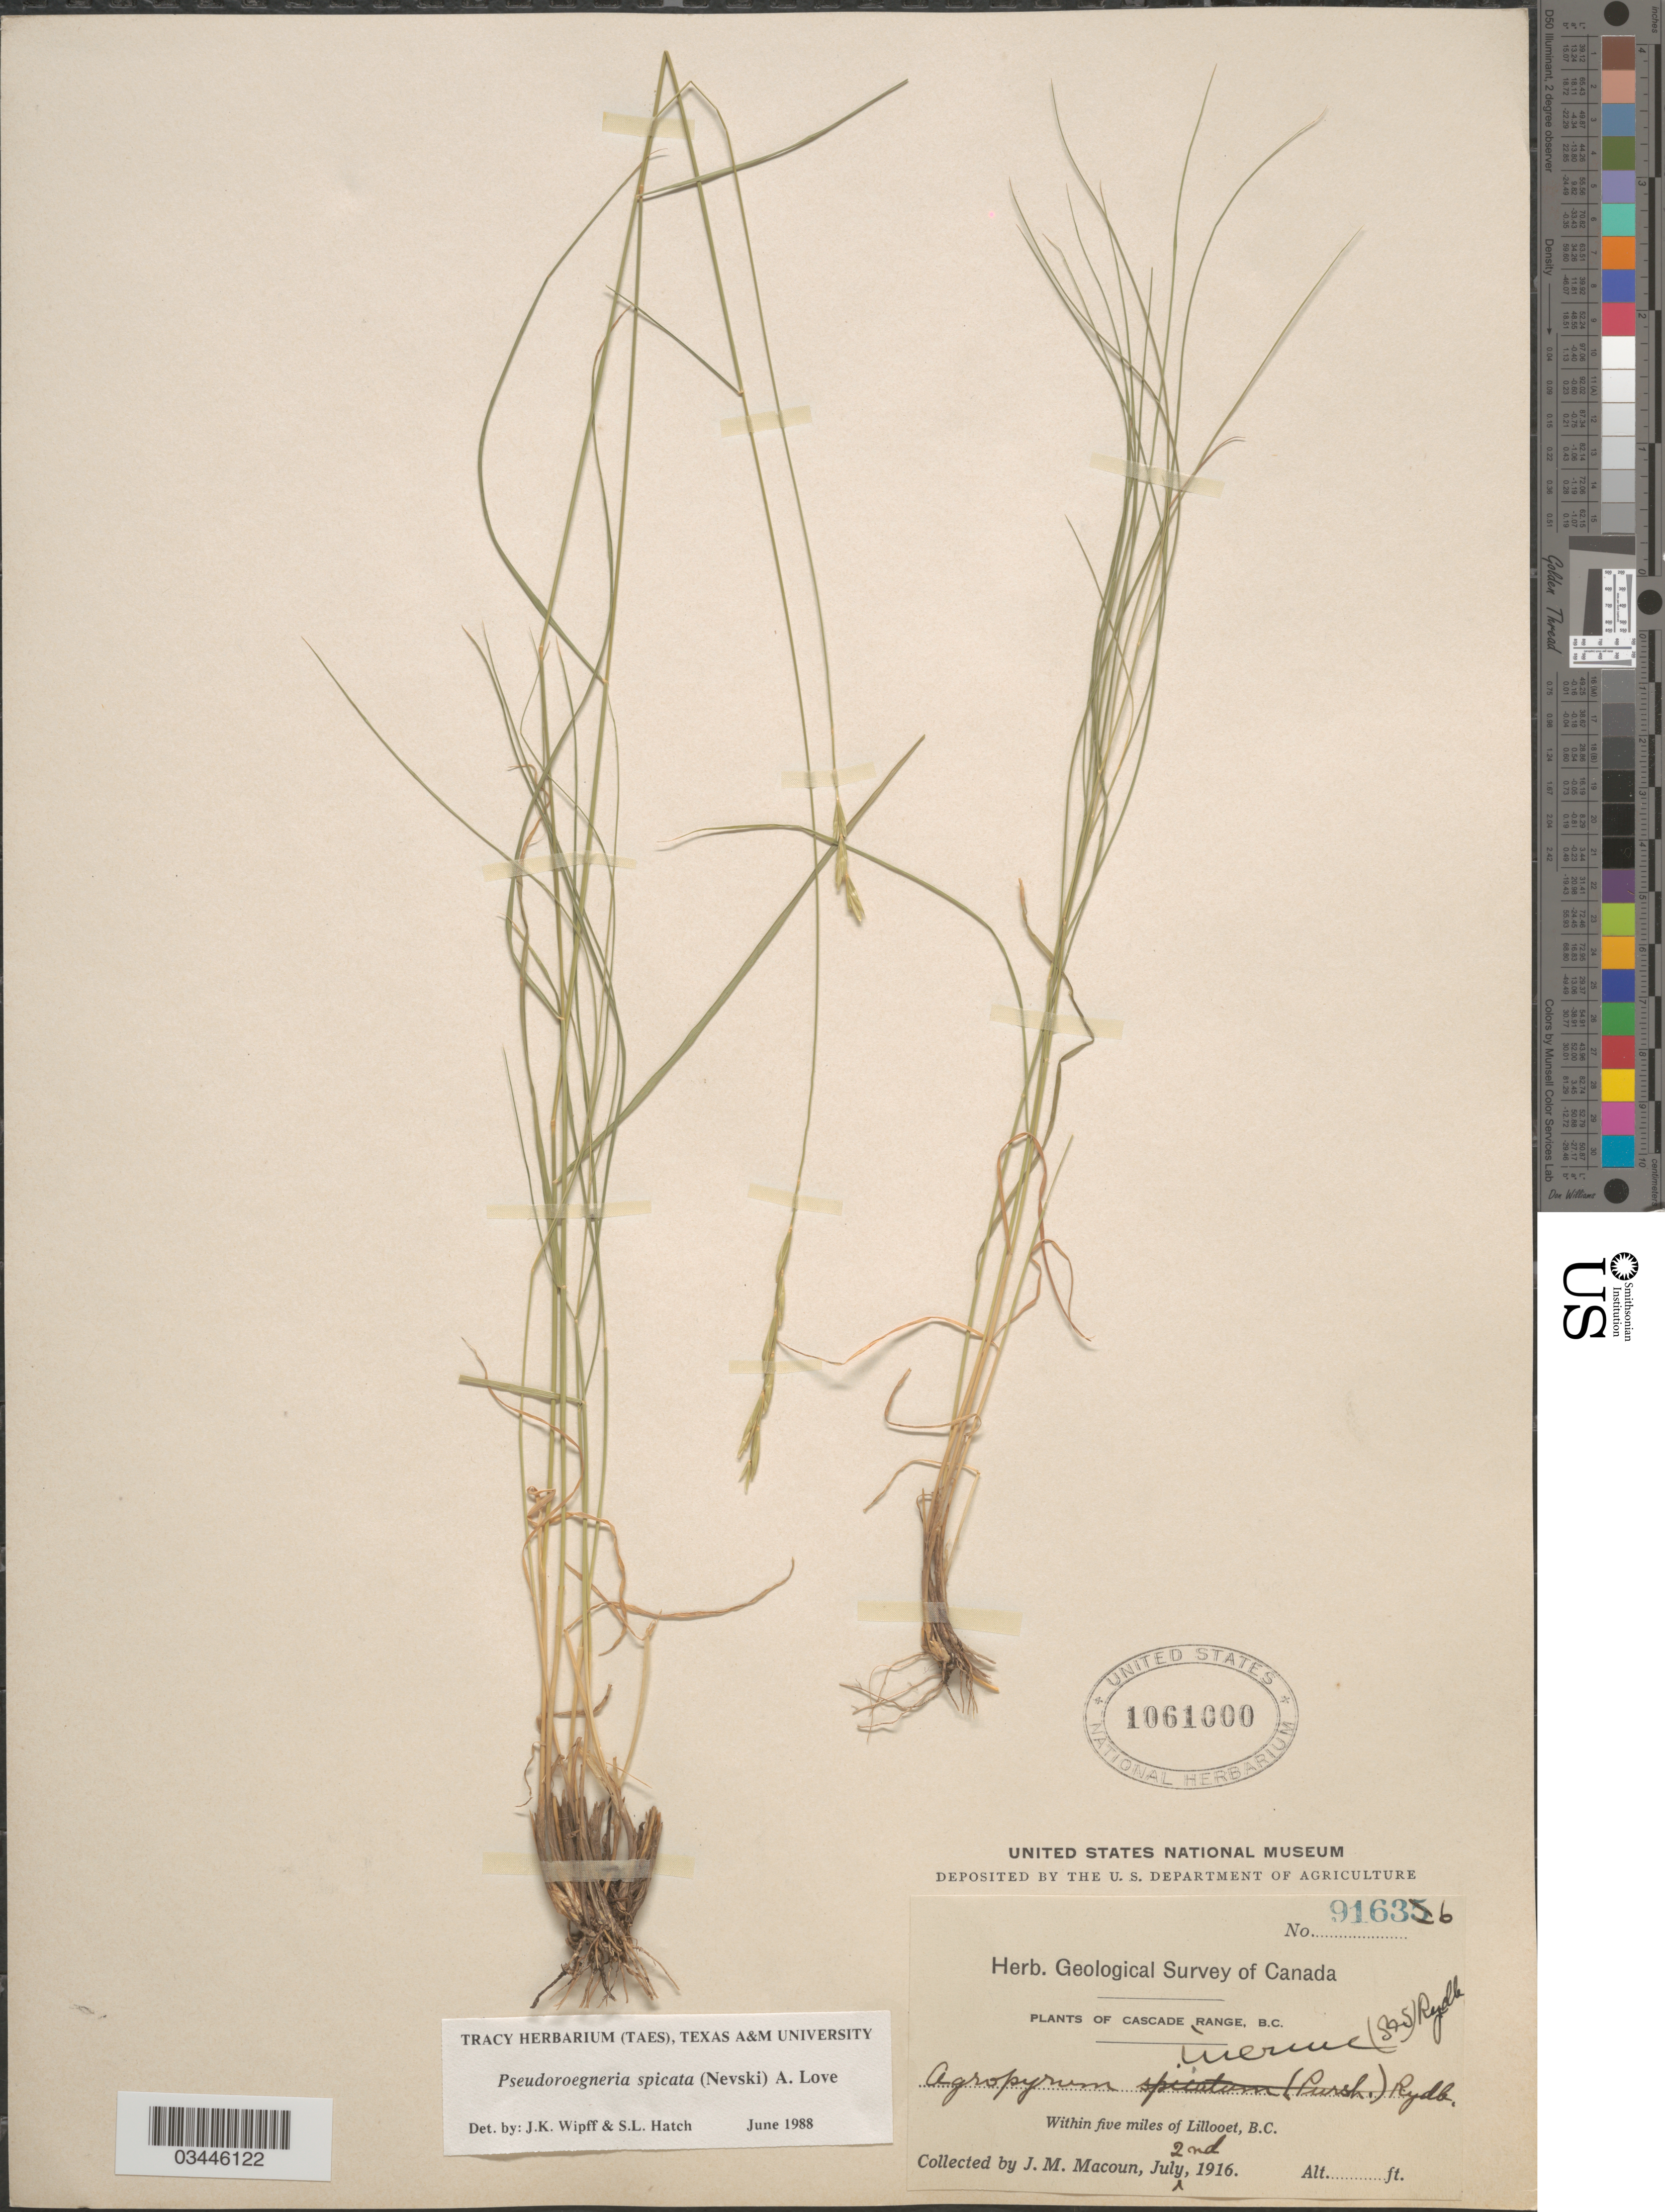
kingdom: Plantae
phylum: Tracheophyta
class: Liliopsida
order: Poales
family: Poaceae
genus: Pseudoroegneria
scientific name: Pseudoroegneria spicata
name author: (Pursh) Á. Löve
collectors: J. M. Macoun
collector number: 91636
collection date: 1916-07-02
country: Canada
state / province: British Columbia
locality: Geological Survey of Canada. Cascade Range. Within five miles of Lillooet.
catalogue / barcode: US 1061000